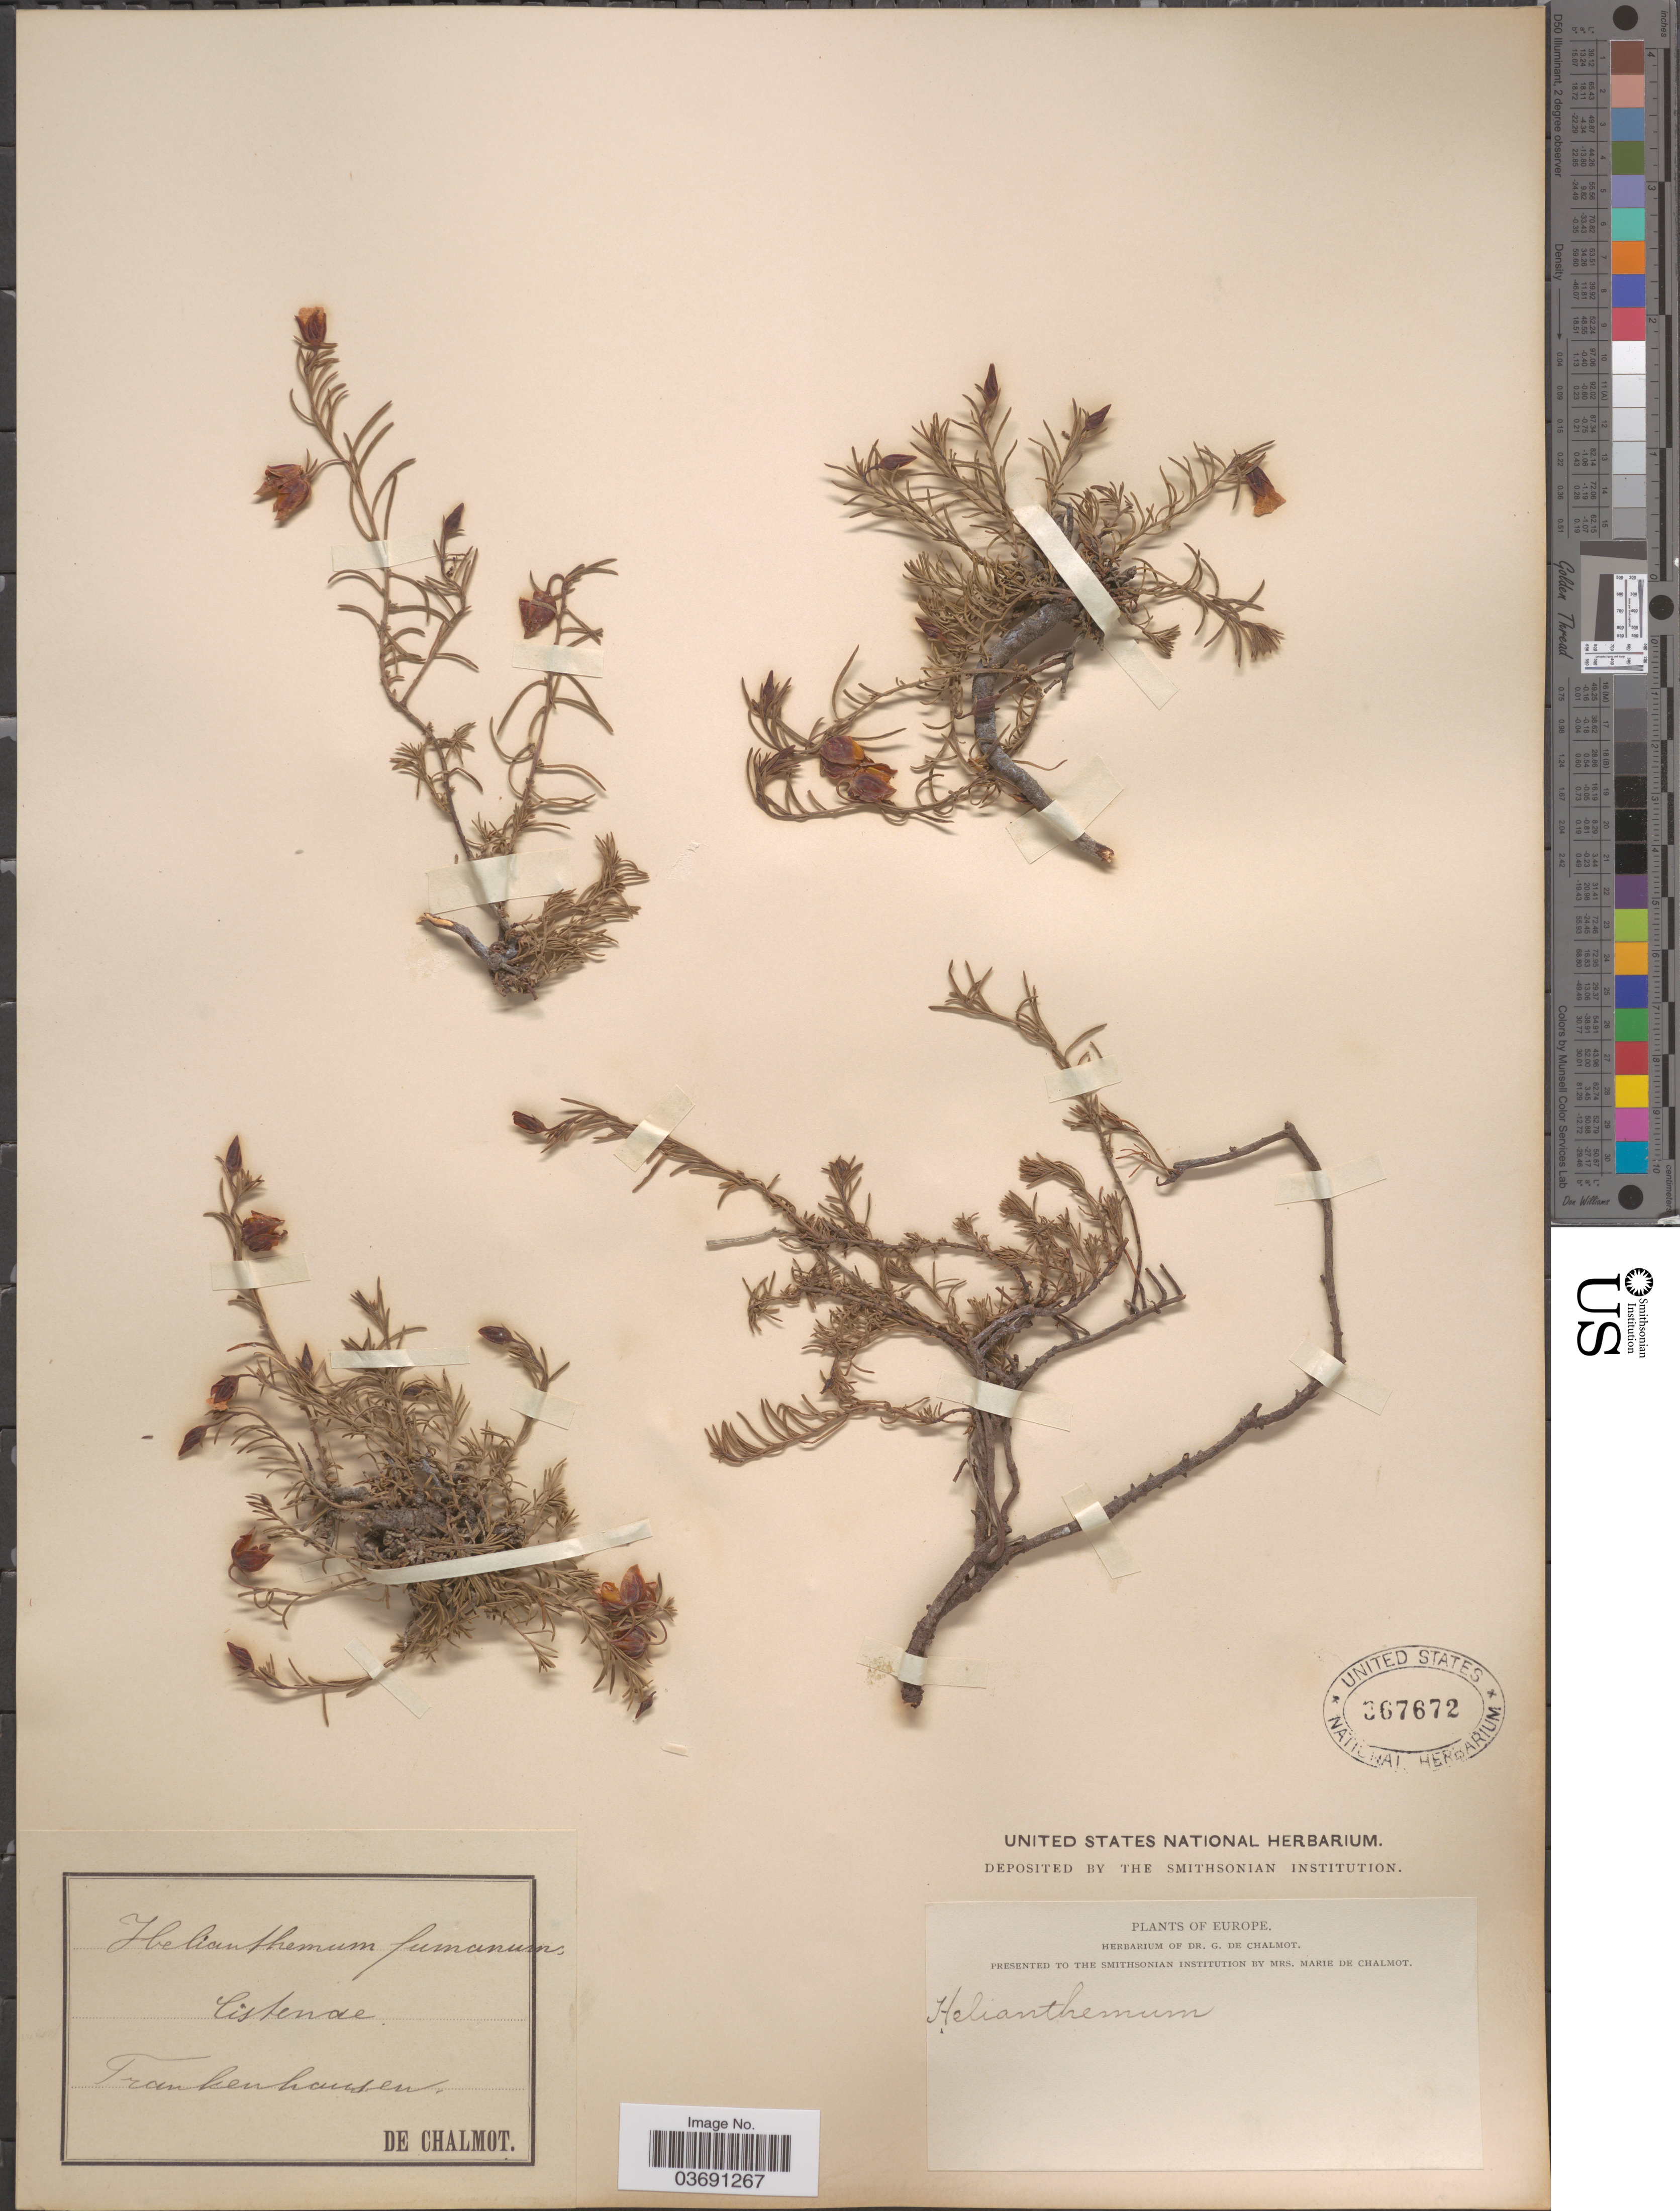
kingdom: Plantae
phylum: Tracheophyta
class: Magnoliopsida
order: Malvales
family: Cistaceae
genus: Fumana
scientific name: Fumana fumana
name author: H. Karst.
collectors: G. de Chalmot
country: Germany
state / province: Thuringia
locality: Europe. Frankenhausen.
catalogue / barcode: US 367672